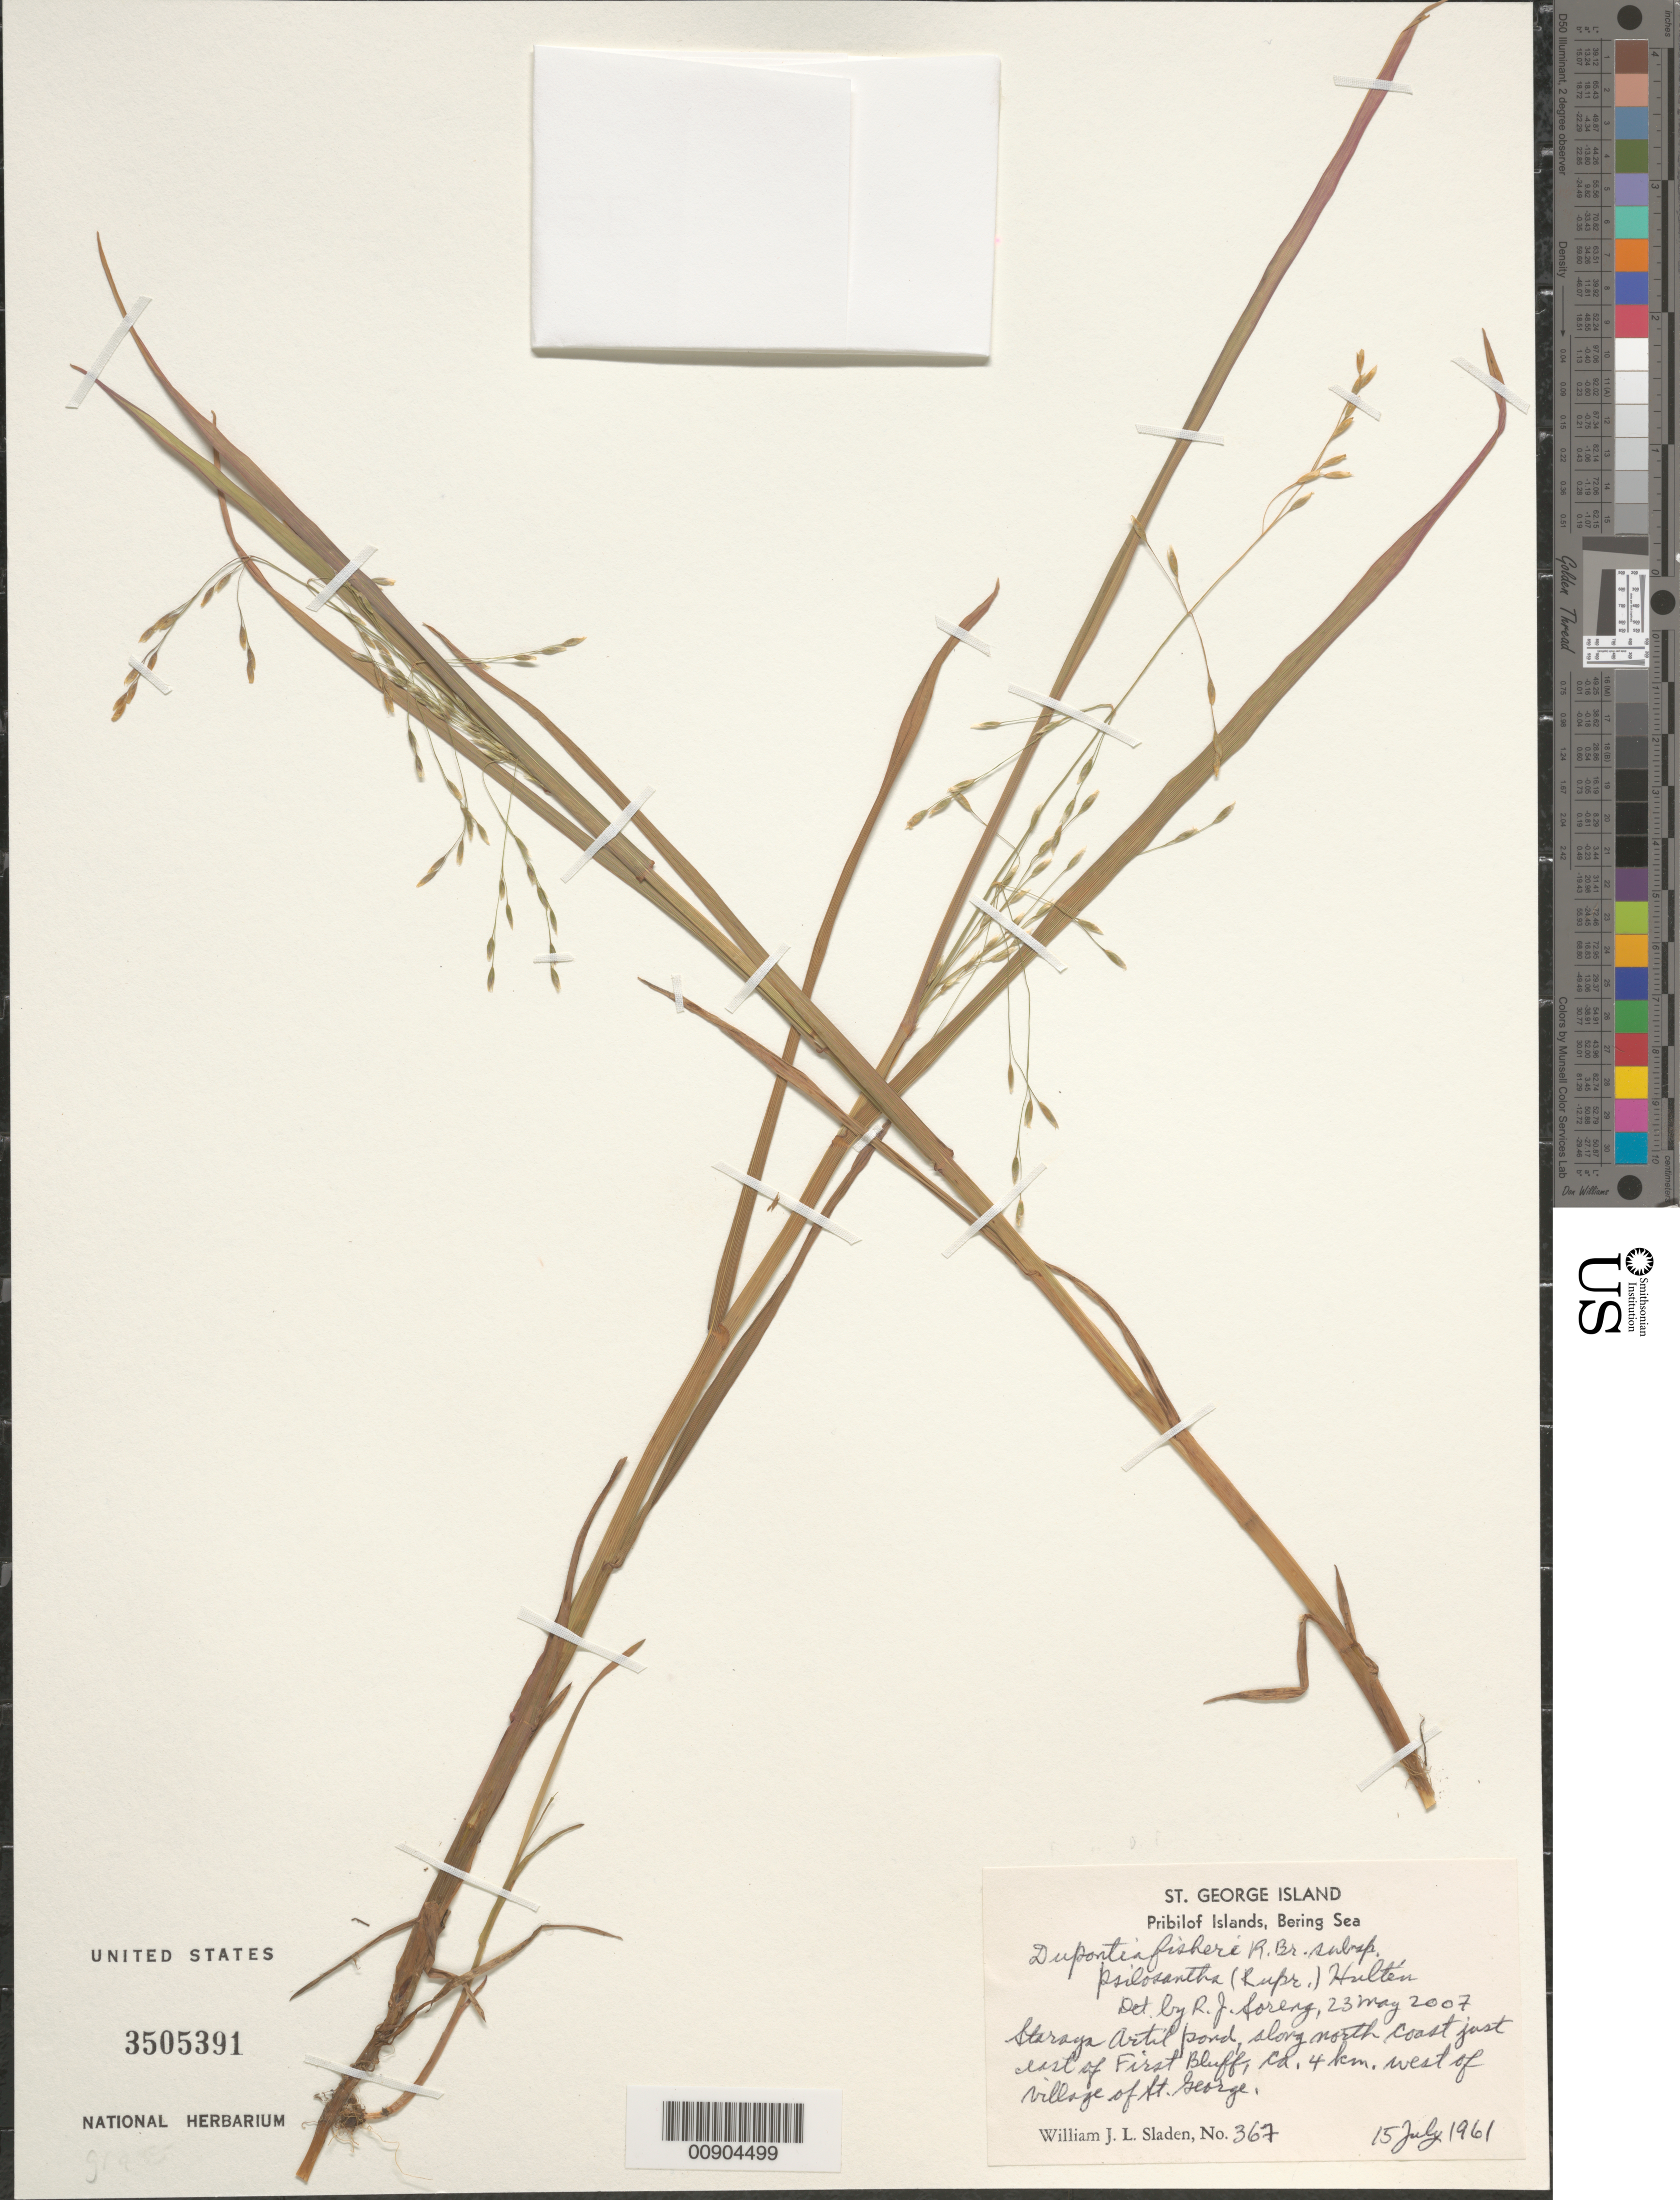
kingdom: Plantae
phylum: Tracheophyta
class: Liliopsida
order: Poales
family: Poaceae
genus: Dupontia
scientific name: Dupontia fisheri subsp. psilosantha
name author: (Rupr.) Hultén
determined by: Soreng, Robert J., Research Associate (BOT), Smithsonian Institution - National Museum of Natural History (UNITED STATES)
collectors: W. Sladen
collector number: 367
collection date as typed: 15 Jul 1961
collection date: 1961-07-15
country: United States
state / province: Alaska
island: St. George Island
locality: St. George Island. Staraya Artil pond, along north coast just east of First Bluff, ca. 4 km. west of village of St. George., Bering Sea, Pribilof Islands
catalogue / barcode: US 3505391